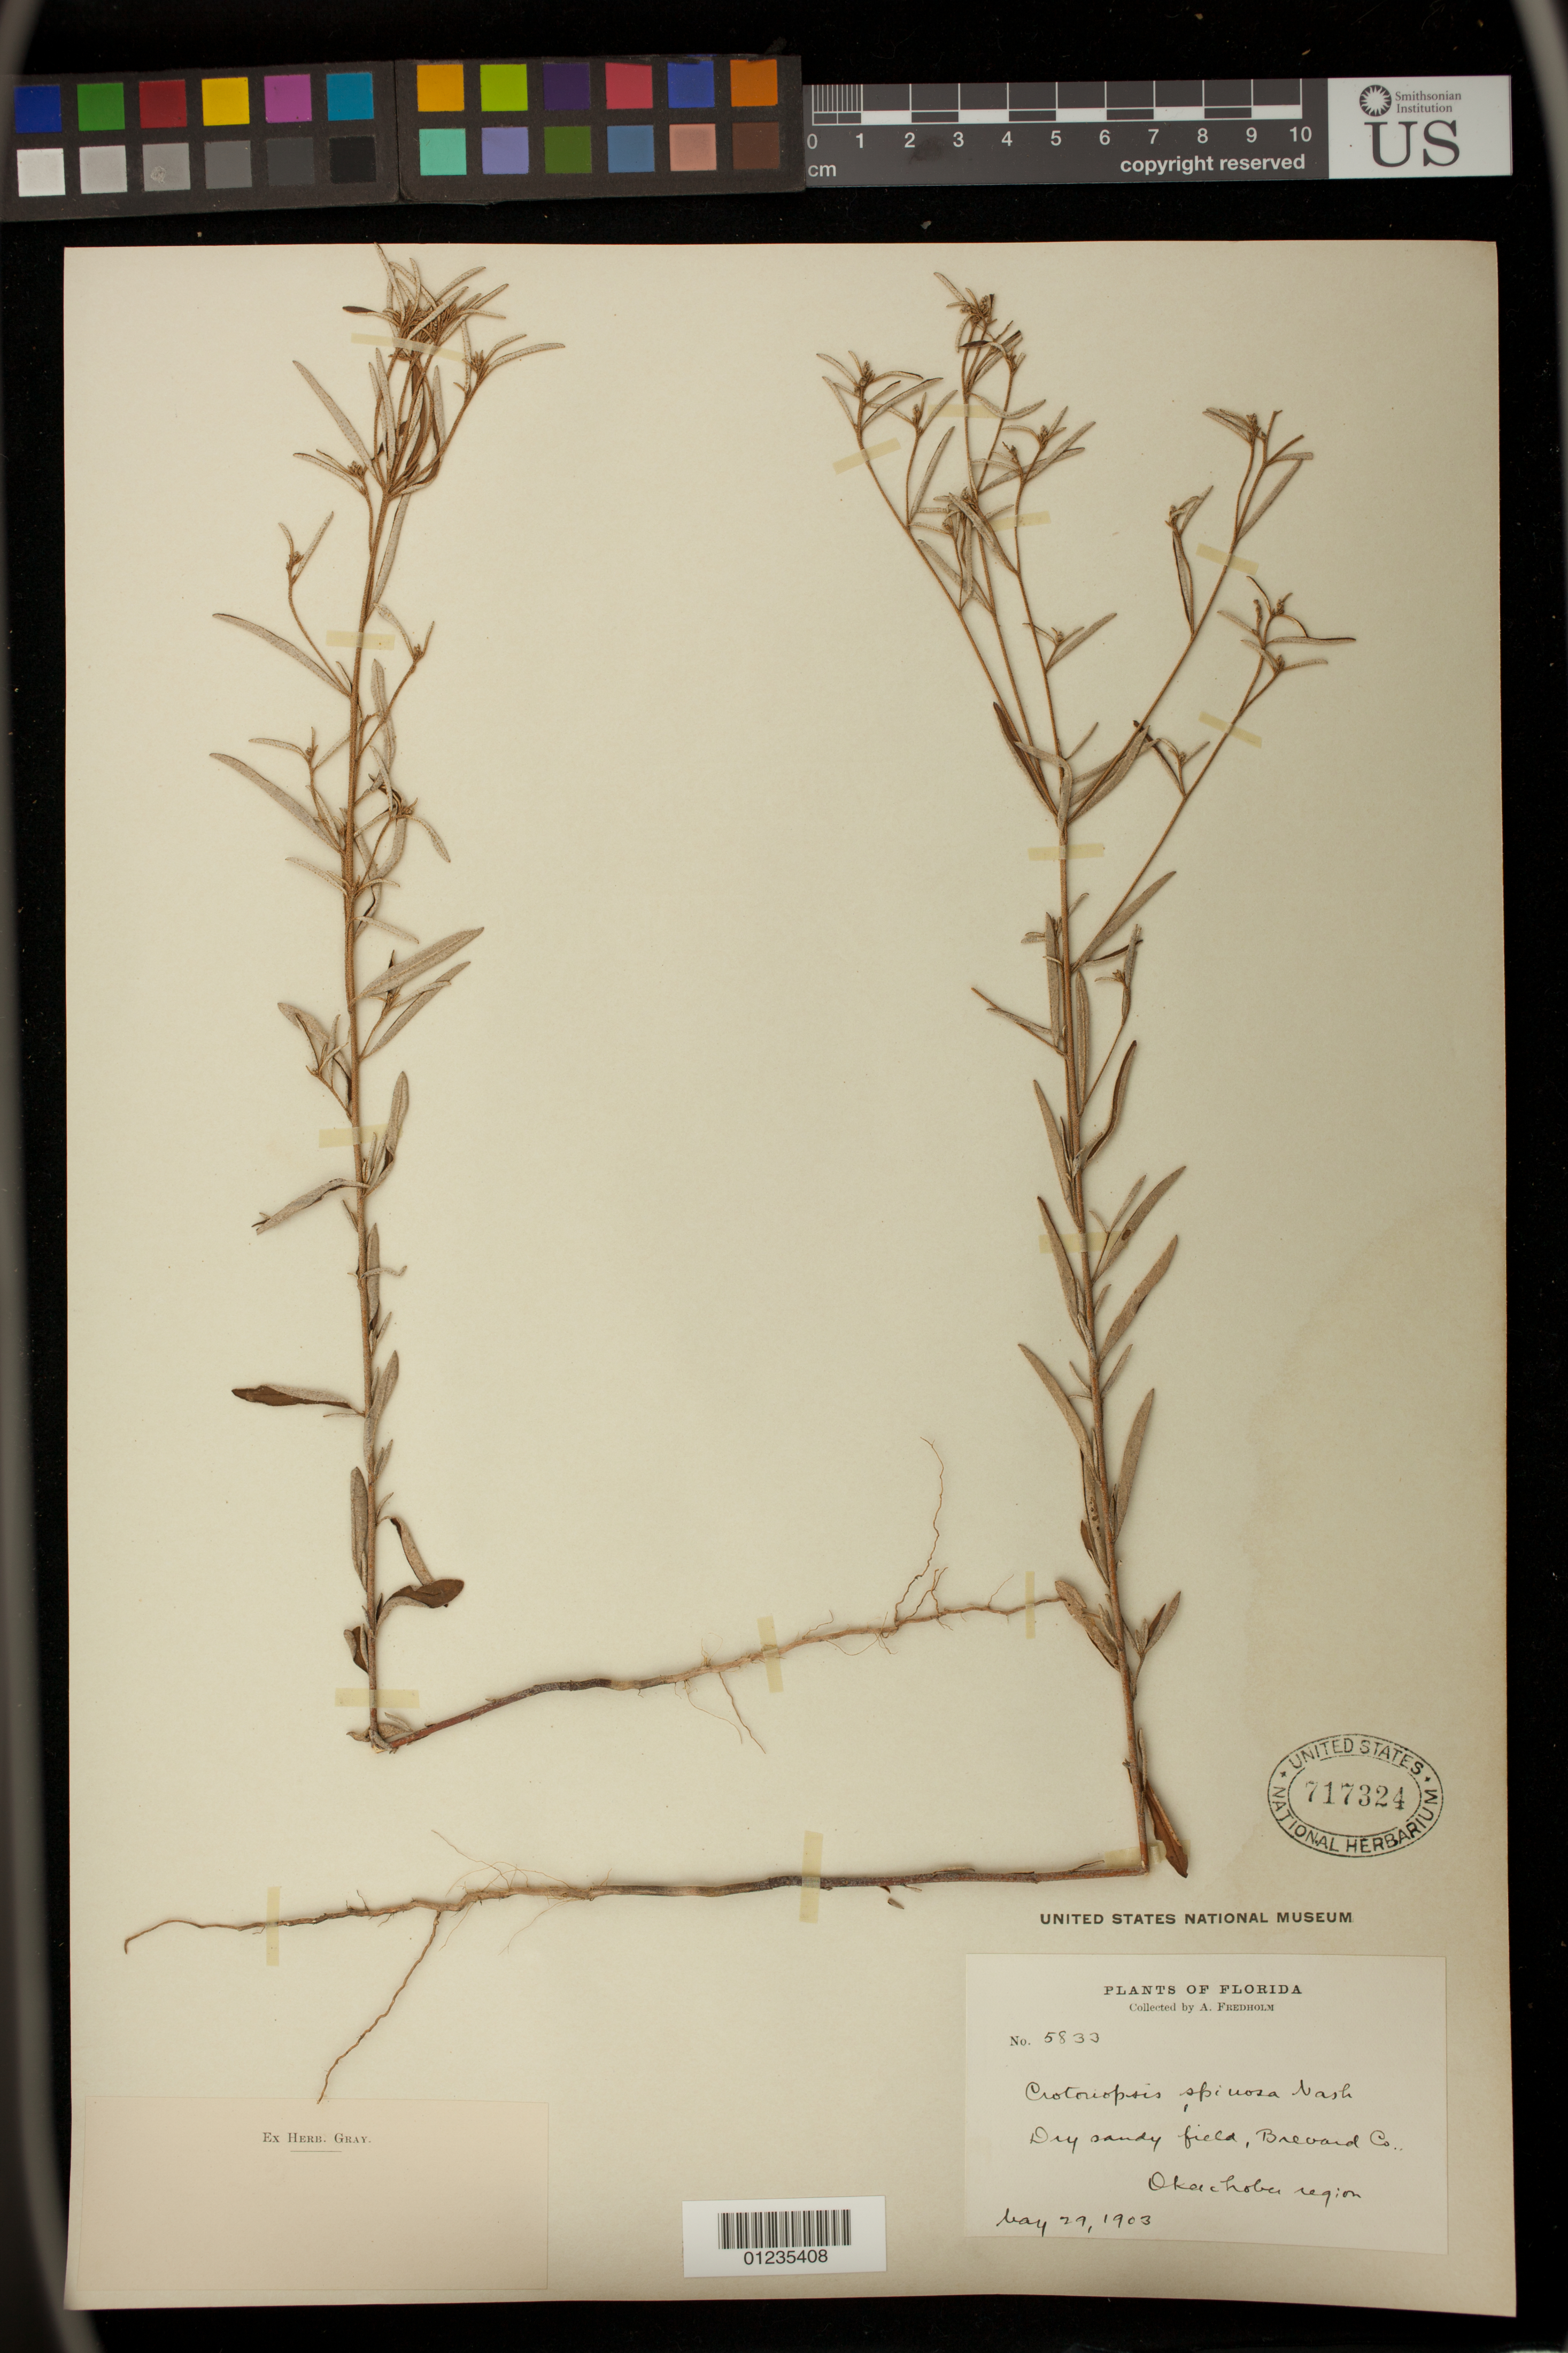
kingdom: Plantae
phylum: Tracheophyta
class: Magnoliopsida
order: Malpighiales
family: Euphorbiaceae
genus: Crotonopsis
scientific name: Crotonopsis linearis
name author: Michx.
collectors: A. Fredholm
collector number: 5833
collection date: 1903-05-29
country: United States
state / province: Florida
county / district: Brevard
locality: Okeechobee region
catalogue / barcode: US 717324